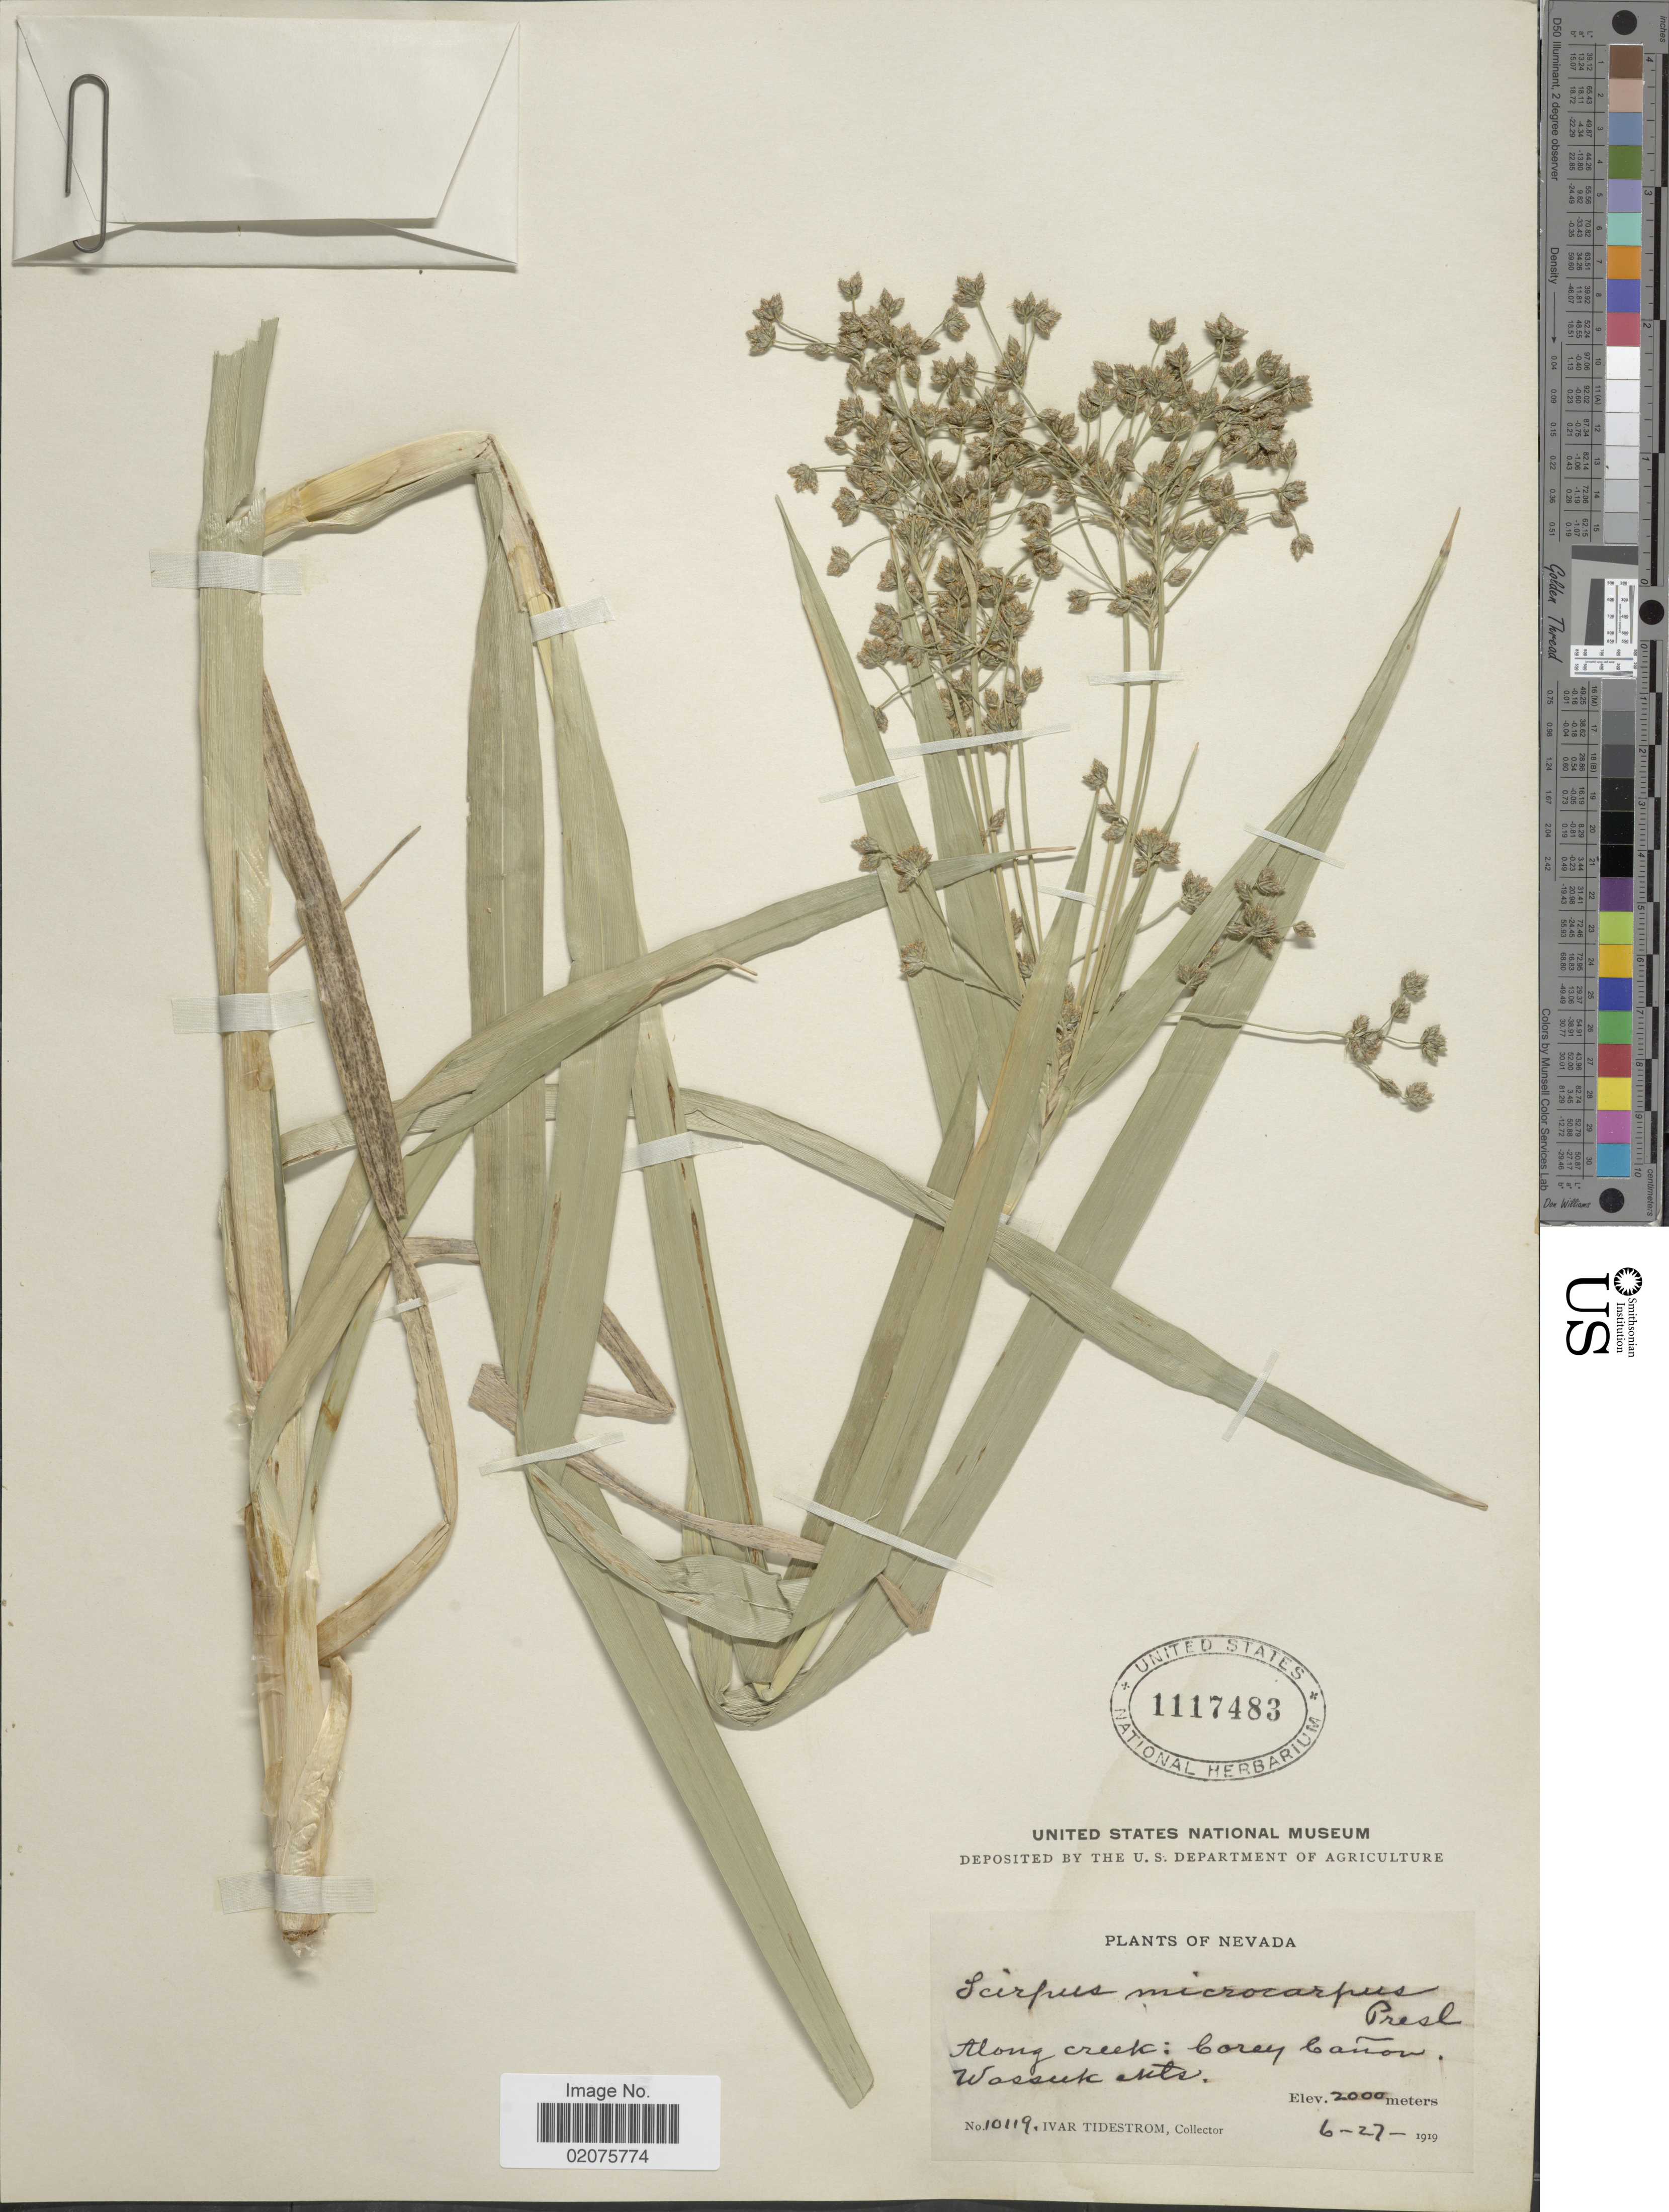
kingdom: Plantae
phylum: Tracheophyta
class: Liliopsida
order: Poales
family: Cyperaceae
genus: Scirpus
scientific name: Scirpus microcarpus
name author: J. Presl & C. Presl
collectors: I. F. Tidestrom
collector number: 10119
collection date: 1919-06-27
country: United States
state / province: Nevada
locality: Along creek: Corey Canon. Wassuk Mts.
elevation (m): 2000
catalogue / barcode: US 1117483